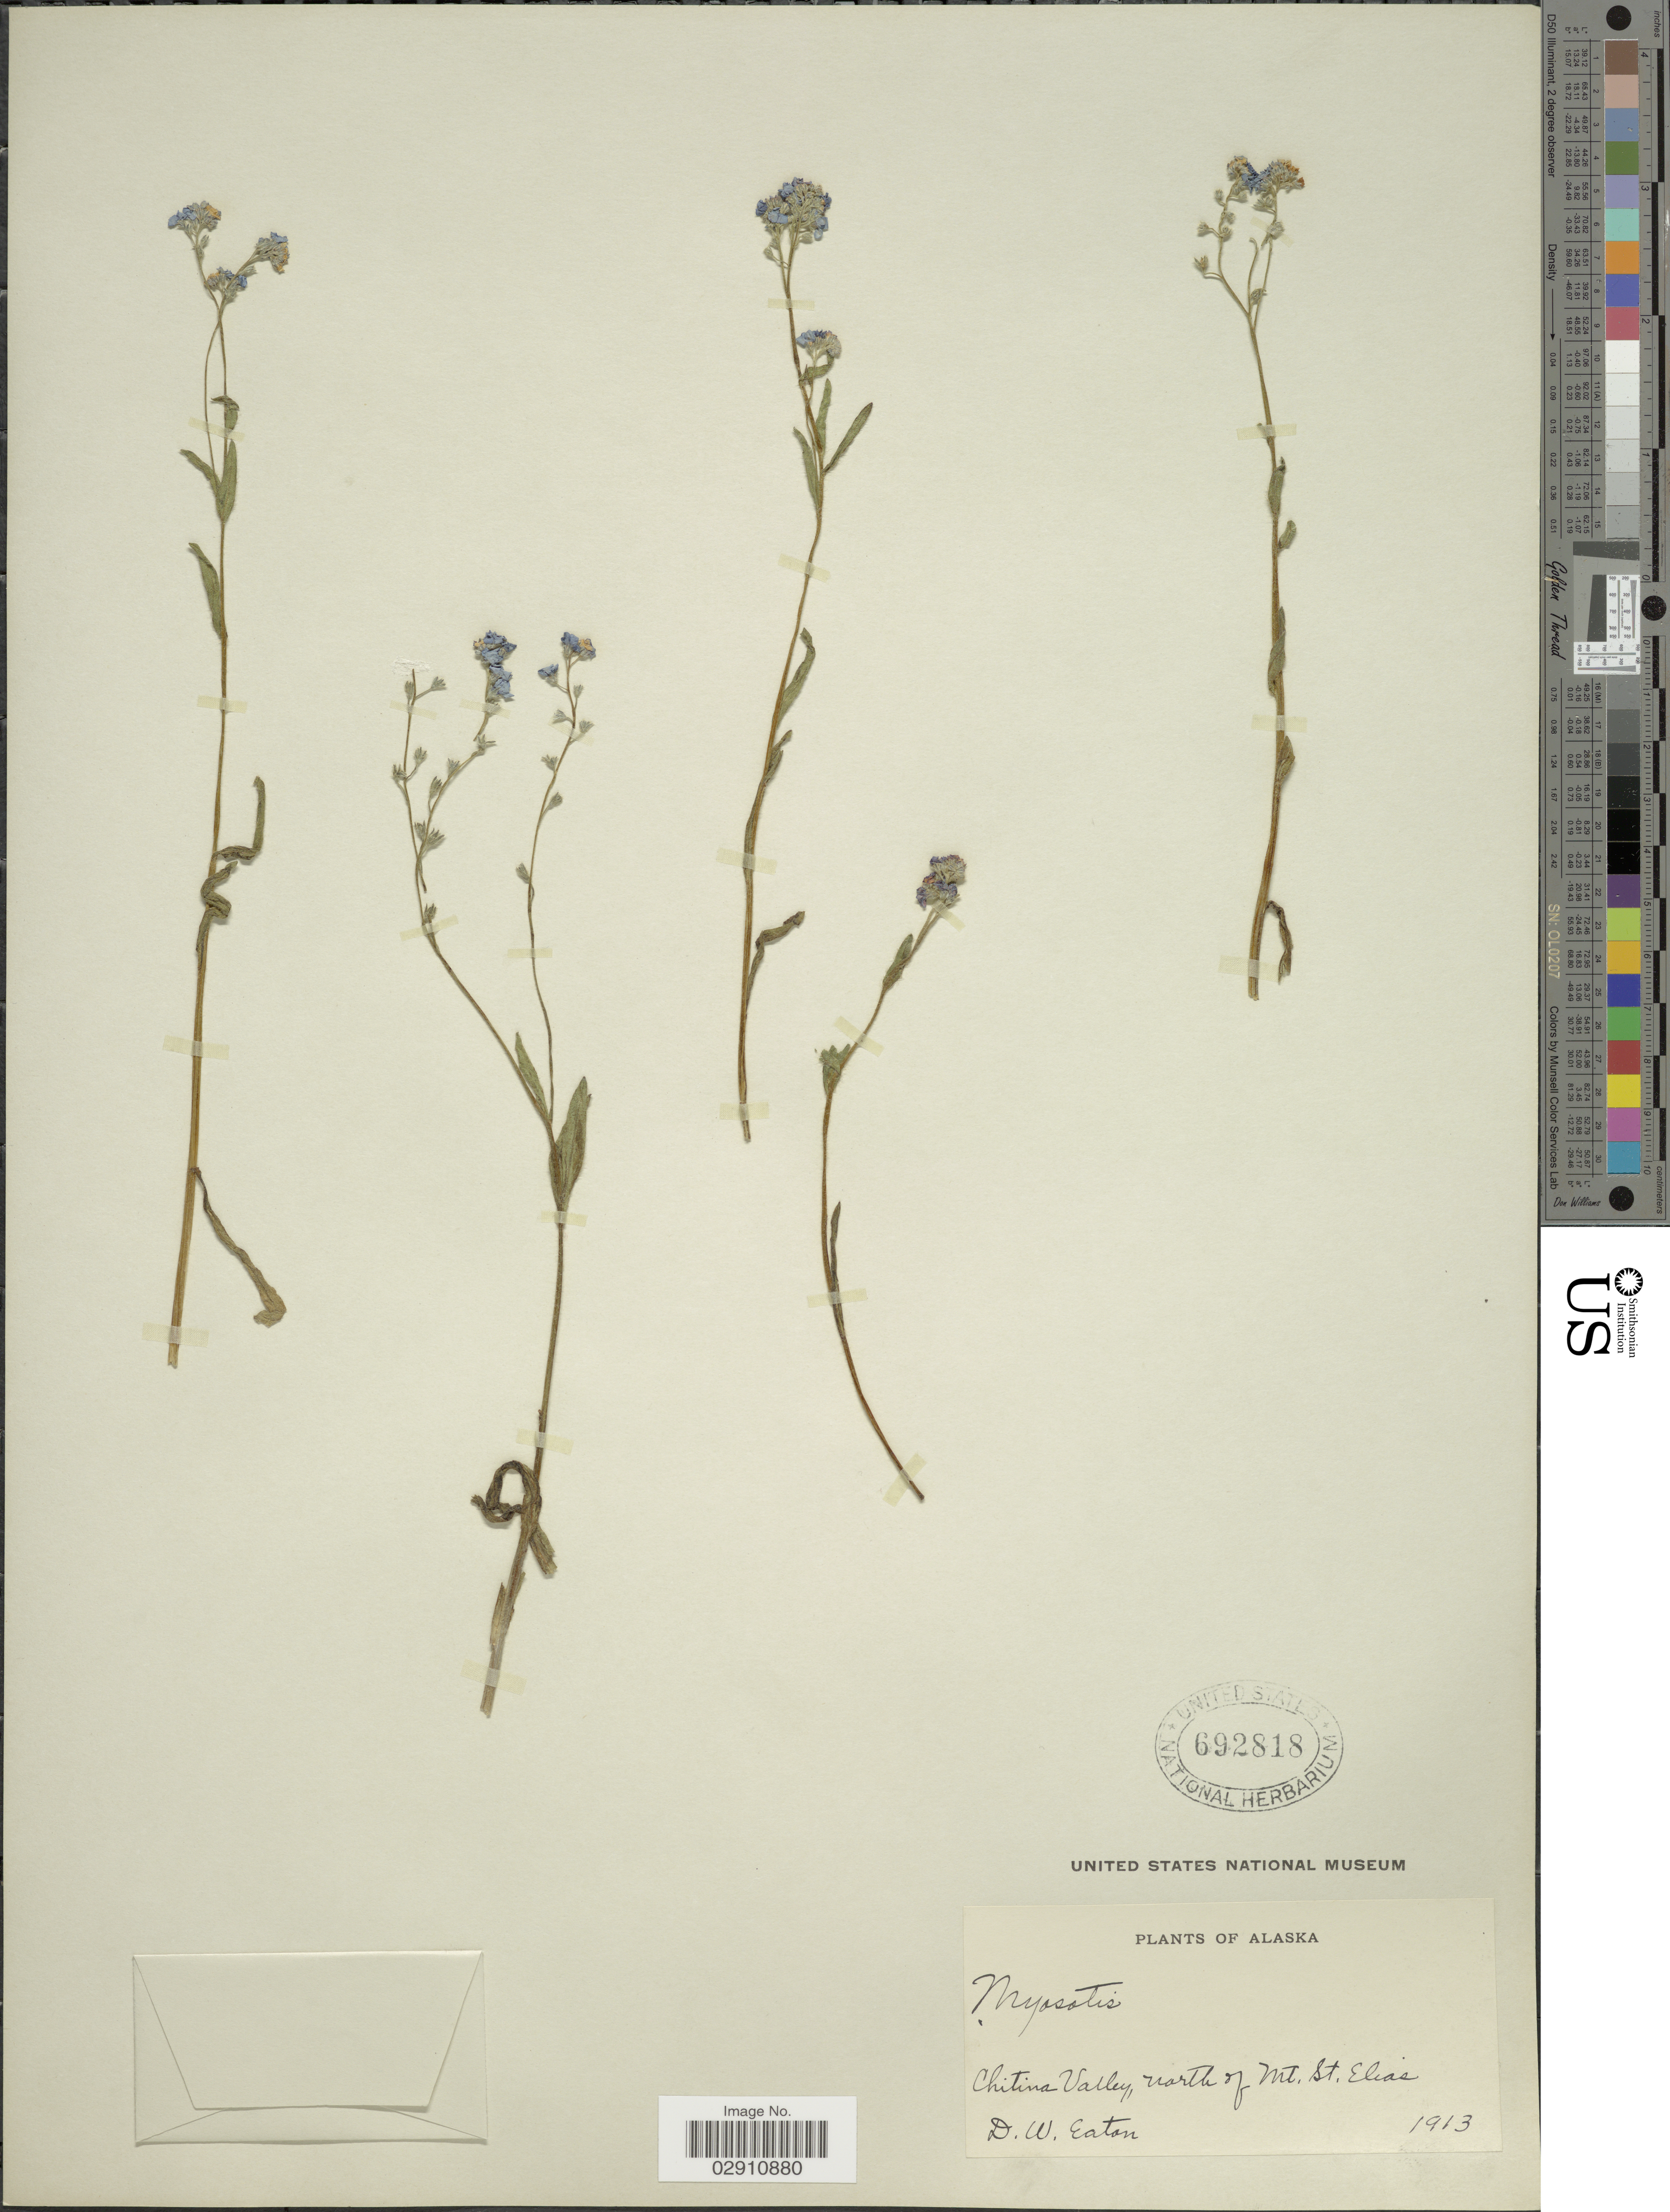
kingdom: Plantae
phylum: Tracheophyta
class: Magnoliopsida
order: Boraginales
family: Boraginaceae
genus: Myosotis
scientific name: Myosotis alpestris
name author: F.W. Schmidt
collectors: D. Eaton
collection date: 1913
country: United States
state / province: Alaska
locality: Chitina Valley, north of Mt. St. Elias.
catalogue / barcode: US 692818